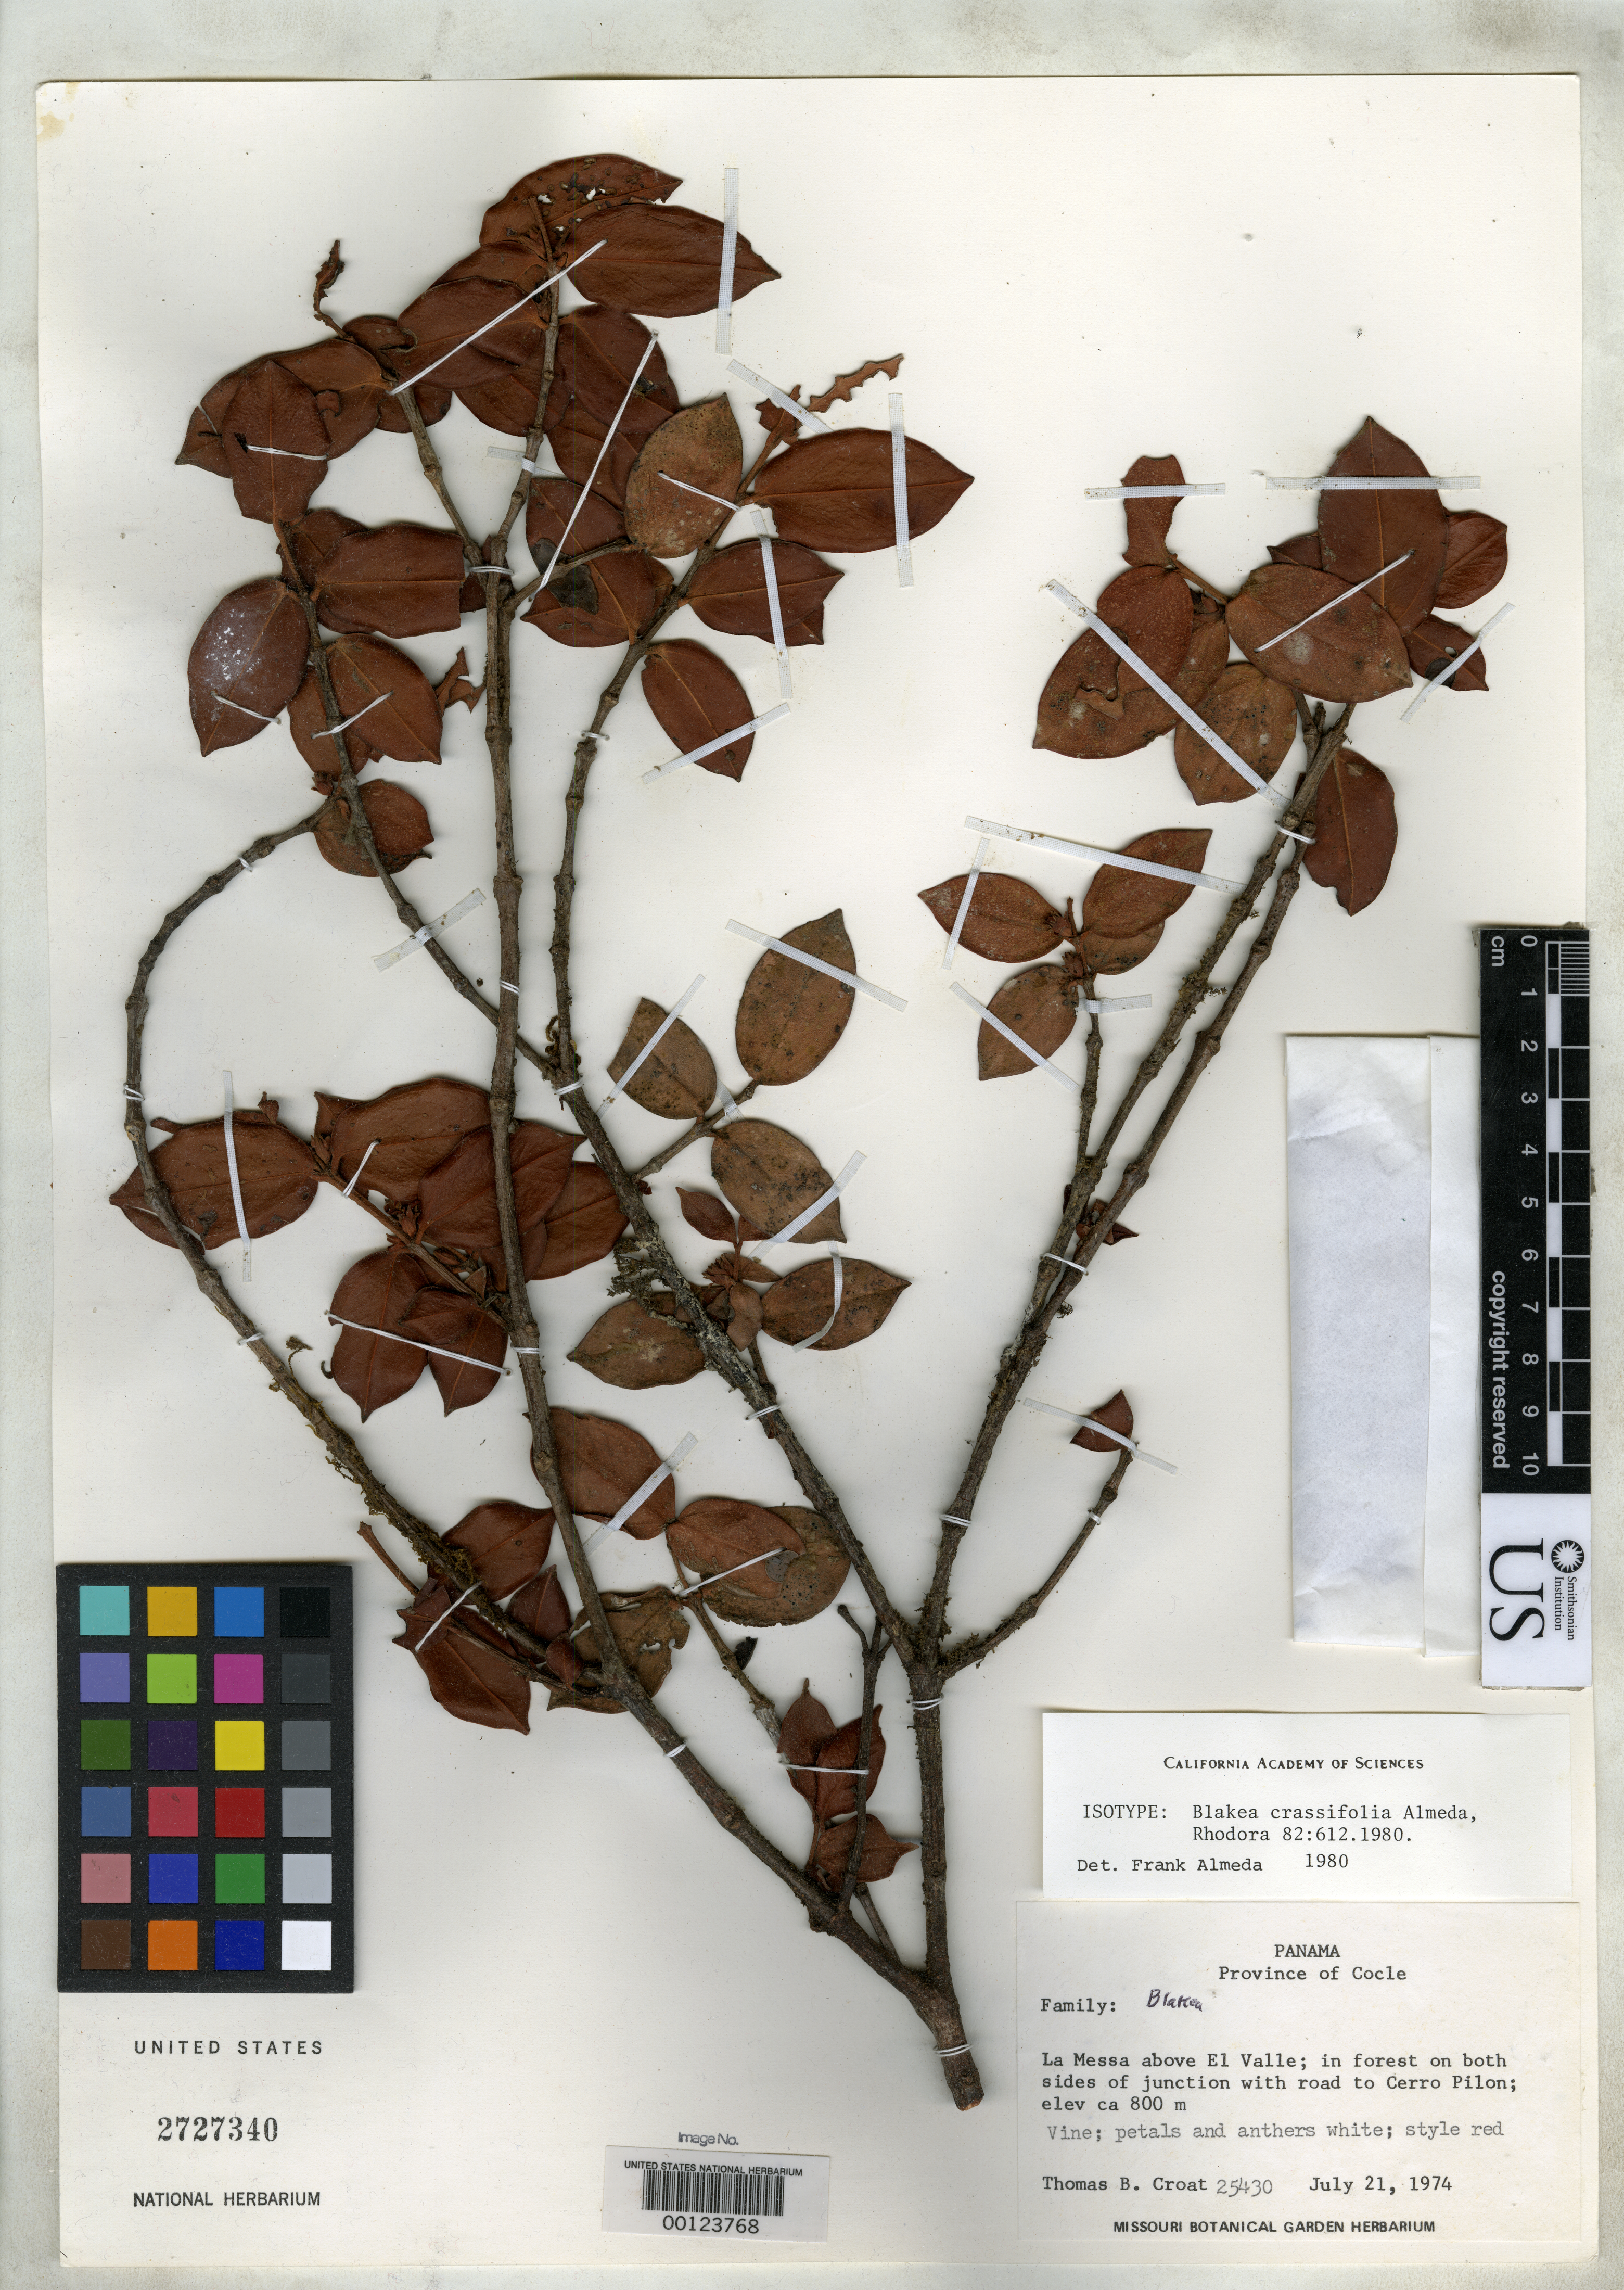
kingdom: Plantae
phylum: Tracheophyta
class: Magnoliopsida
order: Myrtales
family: Melastomataceae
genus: Blakea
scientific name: Blakea crassifolia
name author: Almeda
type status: Isotype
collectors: T. B. Croat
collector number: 25430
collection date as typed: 21 Jun 1974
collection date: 1974-06-21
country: Panama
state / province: Coclé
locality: La Messa above El Valle, junc. with road to Cero Pilon.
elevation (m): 800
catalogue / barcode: US 2727340